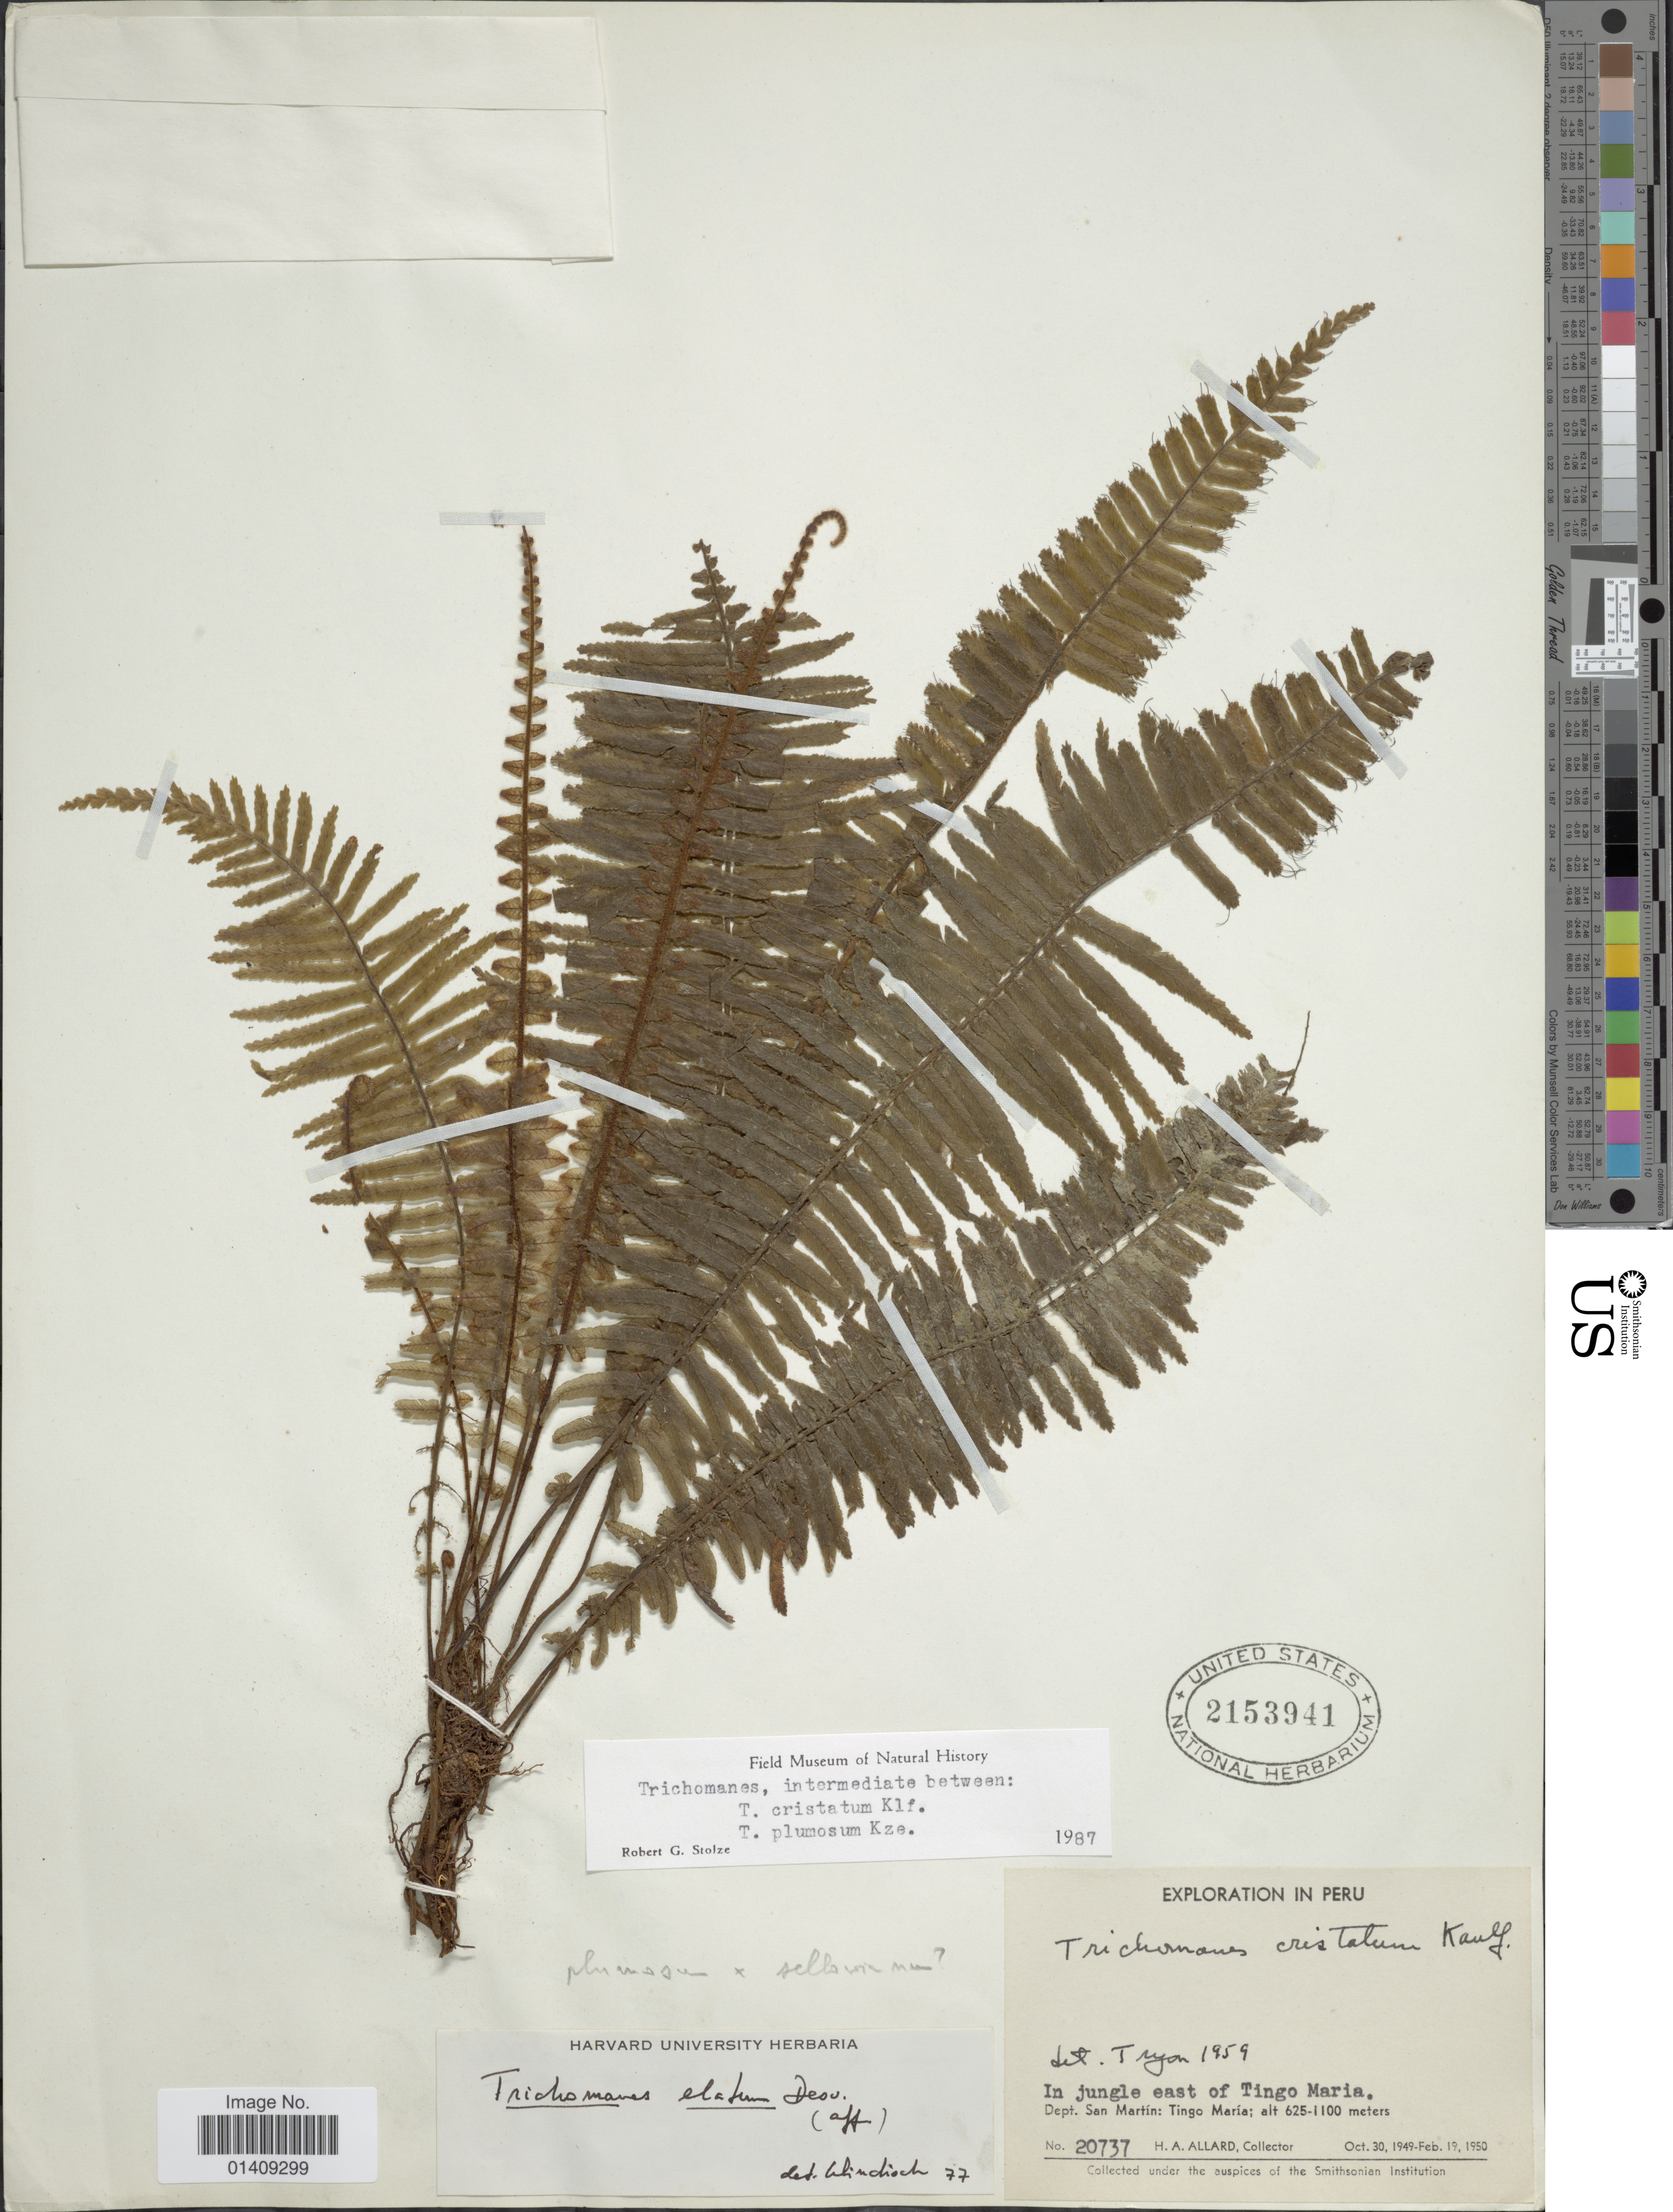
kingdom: Plantae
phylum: Tracheophyta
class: Polypodiopsida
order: Hymenophyllales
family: Hymenophyllaceae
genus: Trichomanes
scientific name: Trichomanes plumosum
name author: Kunze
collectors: H. A. Allard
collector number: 20737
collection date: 1949-10-30/1950-02-19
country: Peru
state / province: San Martín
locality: In jungle east of Tingo Maria, Tingo Maria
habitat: in jungle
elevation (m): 625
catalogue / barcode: US 2153941